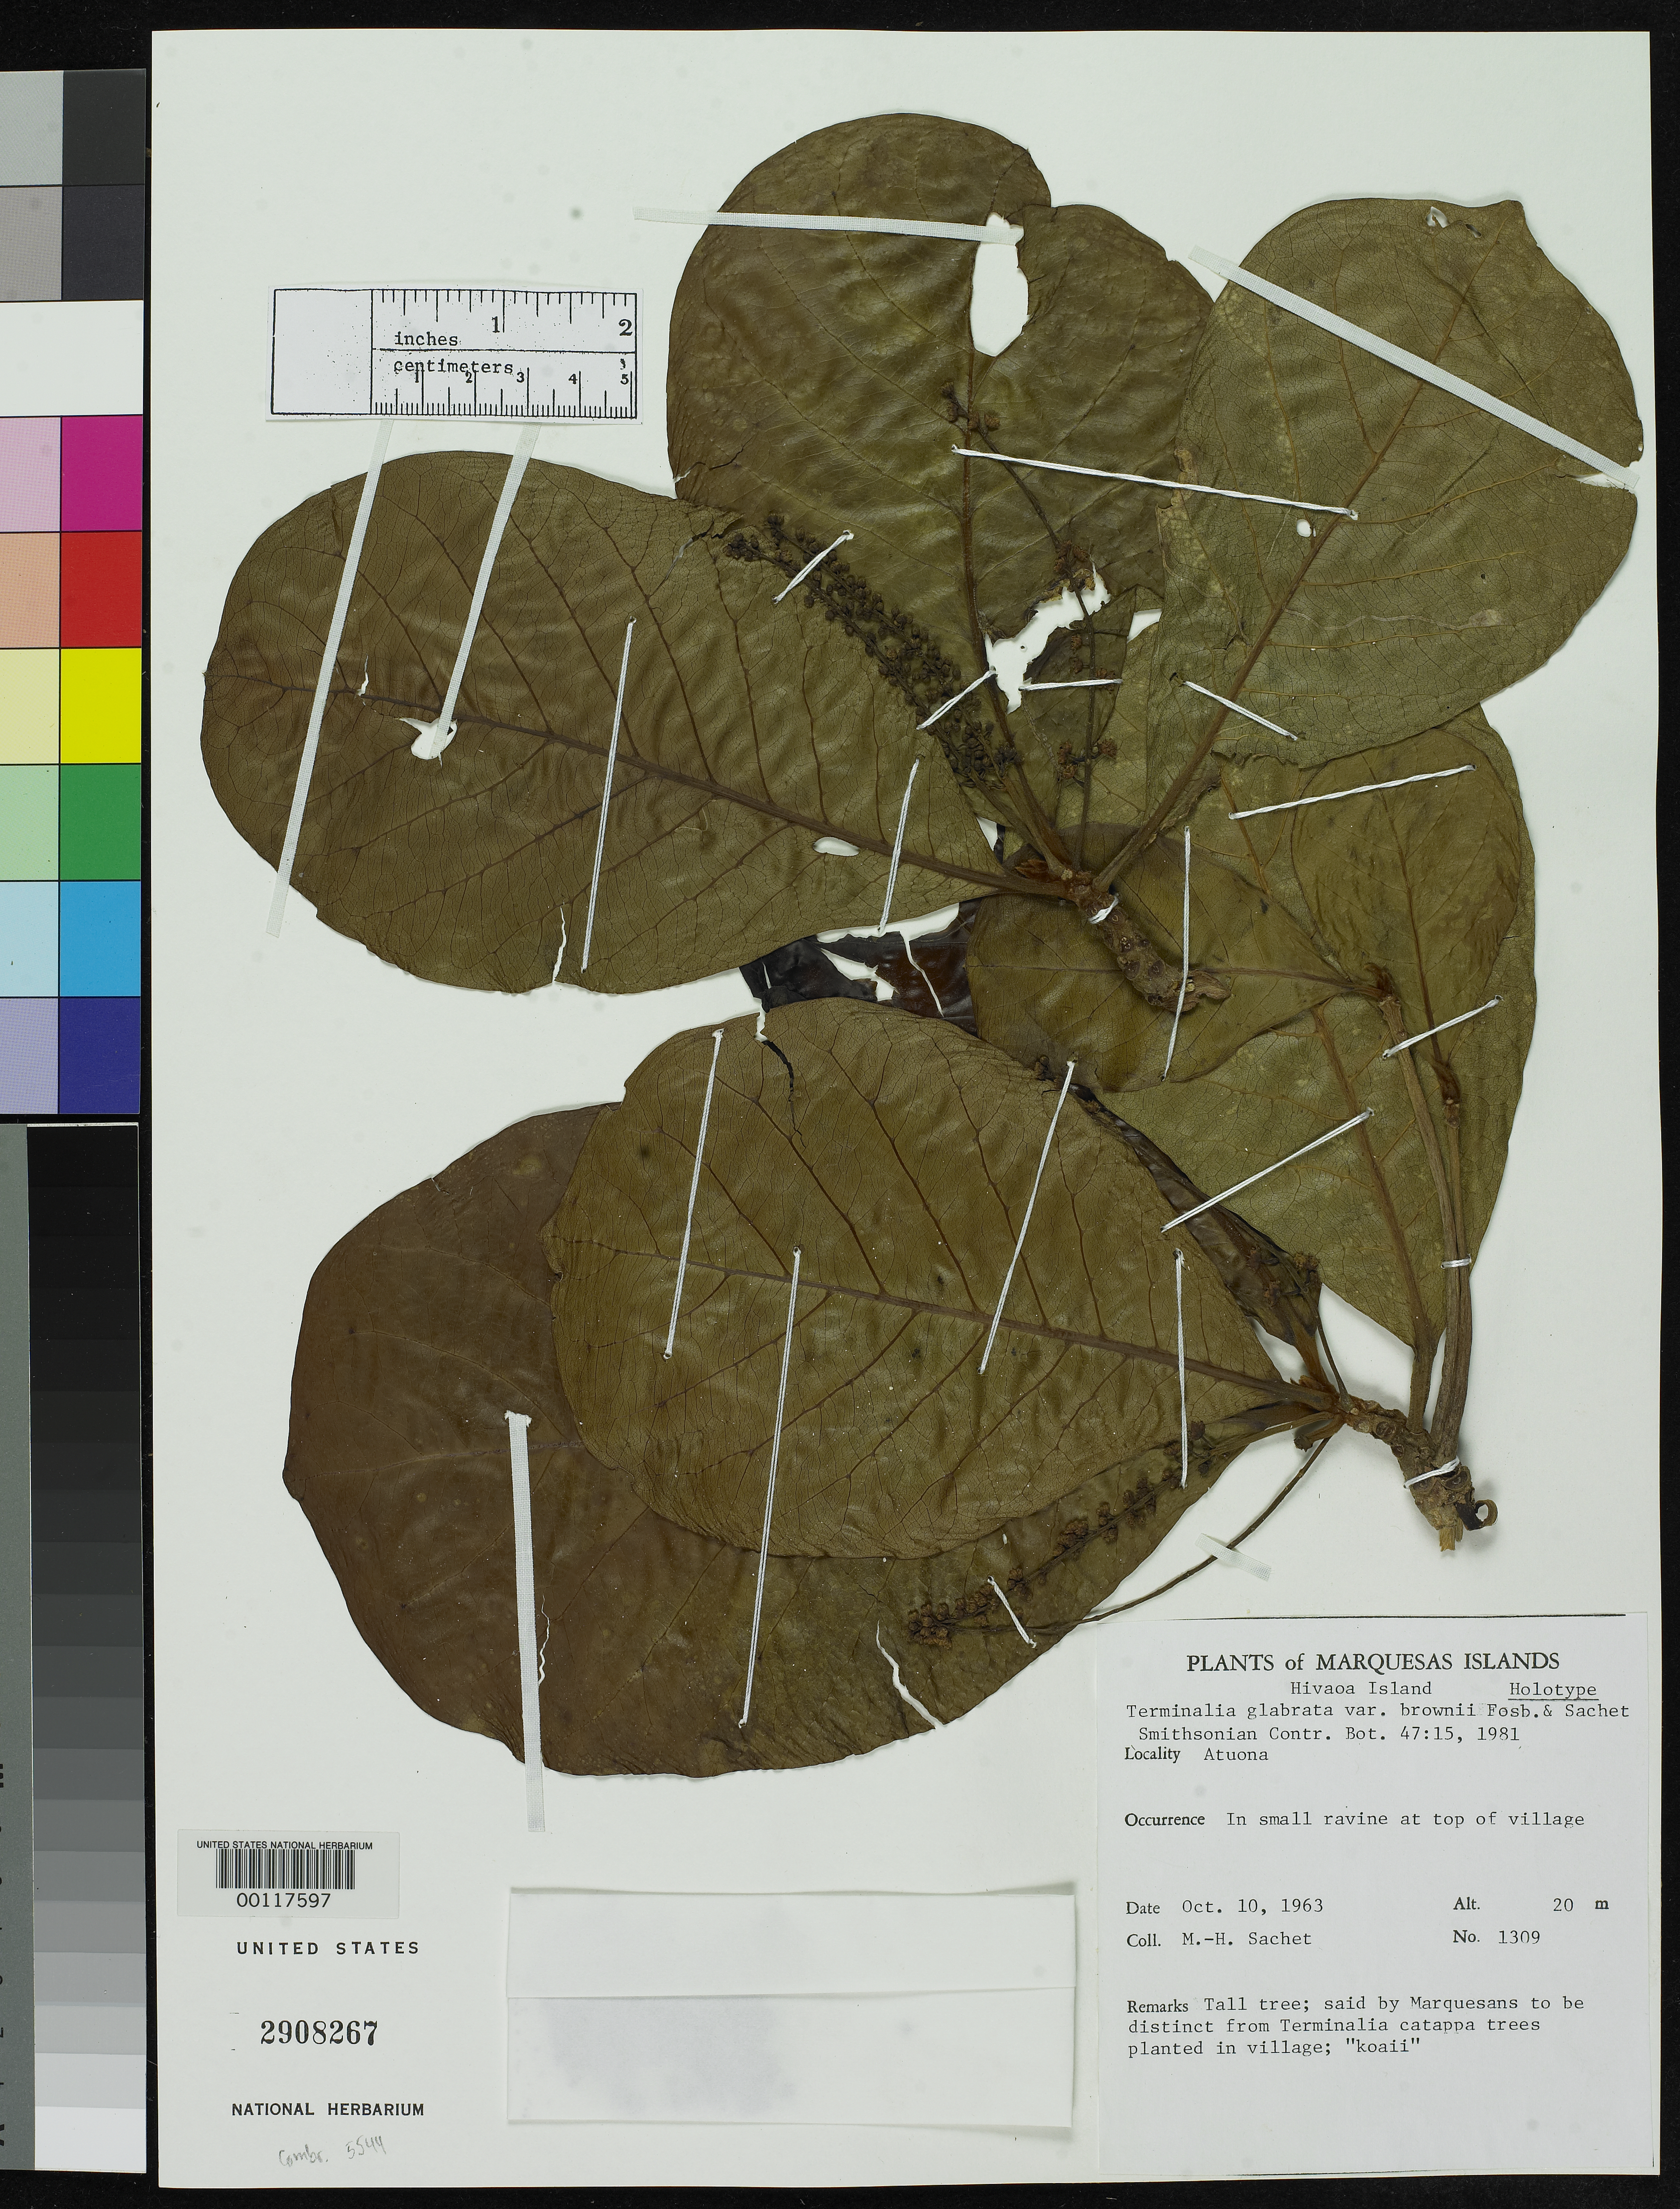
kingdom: Plantae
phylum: Tracheophyta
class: Magnoliopsida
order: Myrtales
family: Combretaceae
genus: Terminalia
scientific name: Terminalia glabrata var. brownii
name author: Fosberg & Sachet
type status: Holotype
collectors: M.-H. Sachet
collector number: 1309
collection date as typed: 10 Oct 1963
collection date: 1963-10-10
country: French Polynesia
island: Hiva Oa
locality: Atuona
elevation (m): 20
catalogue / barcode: US 2908267